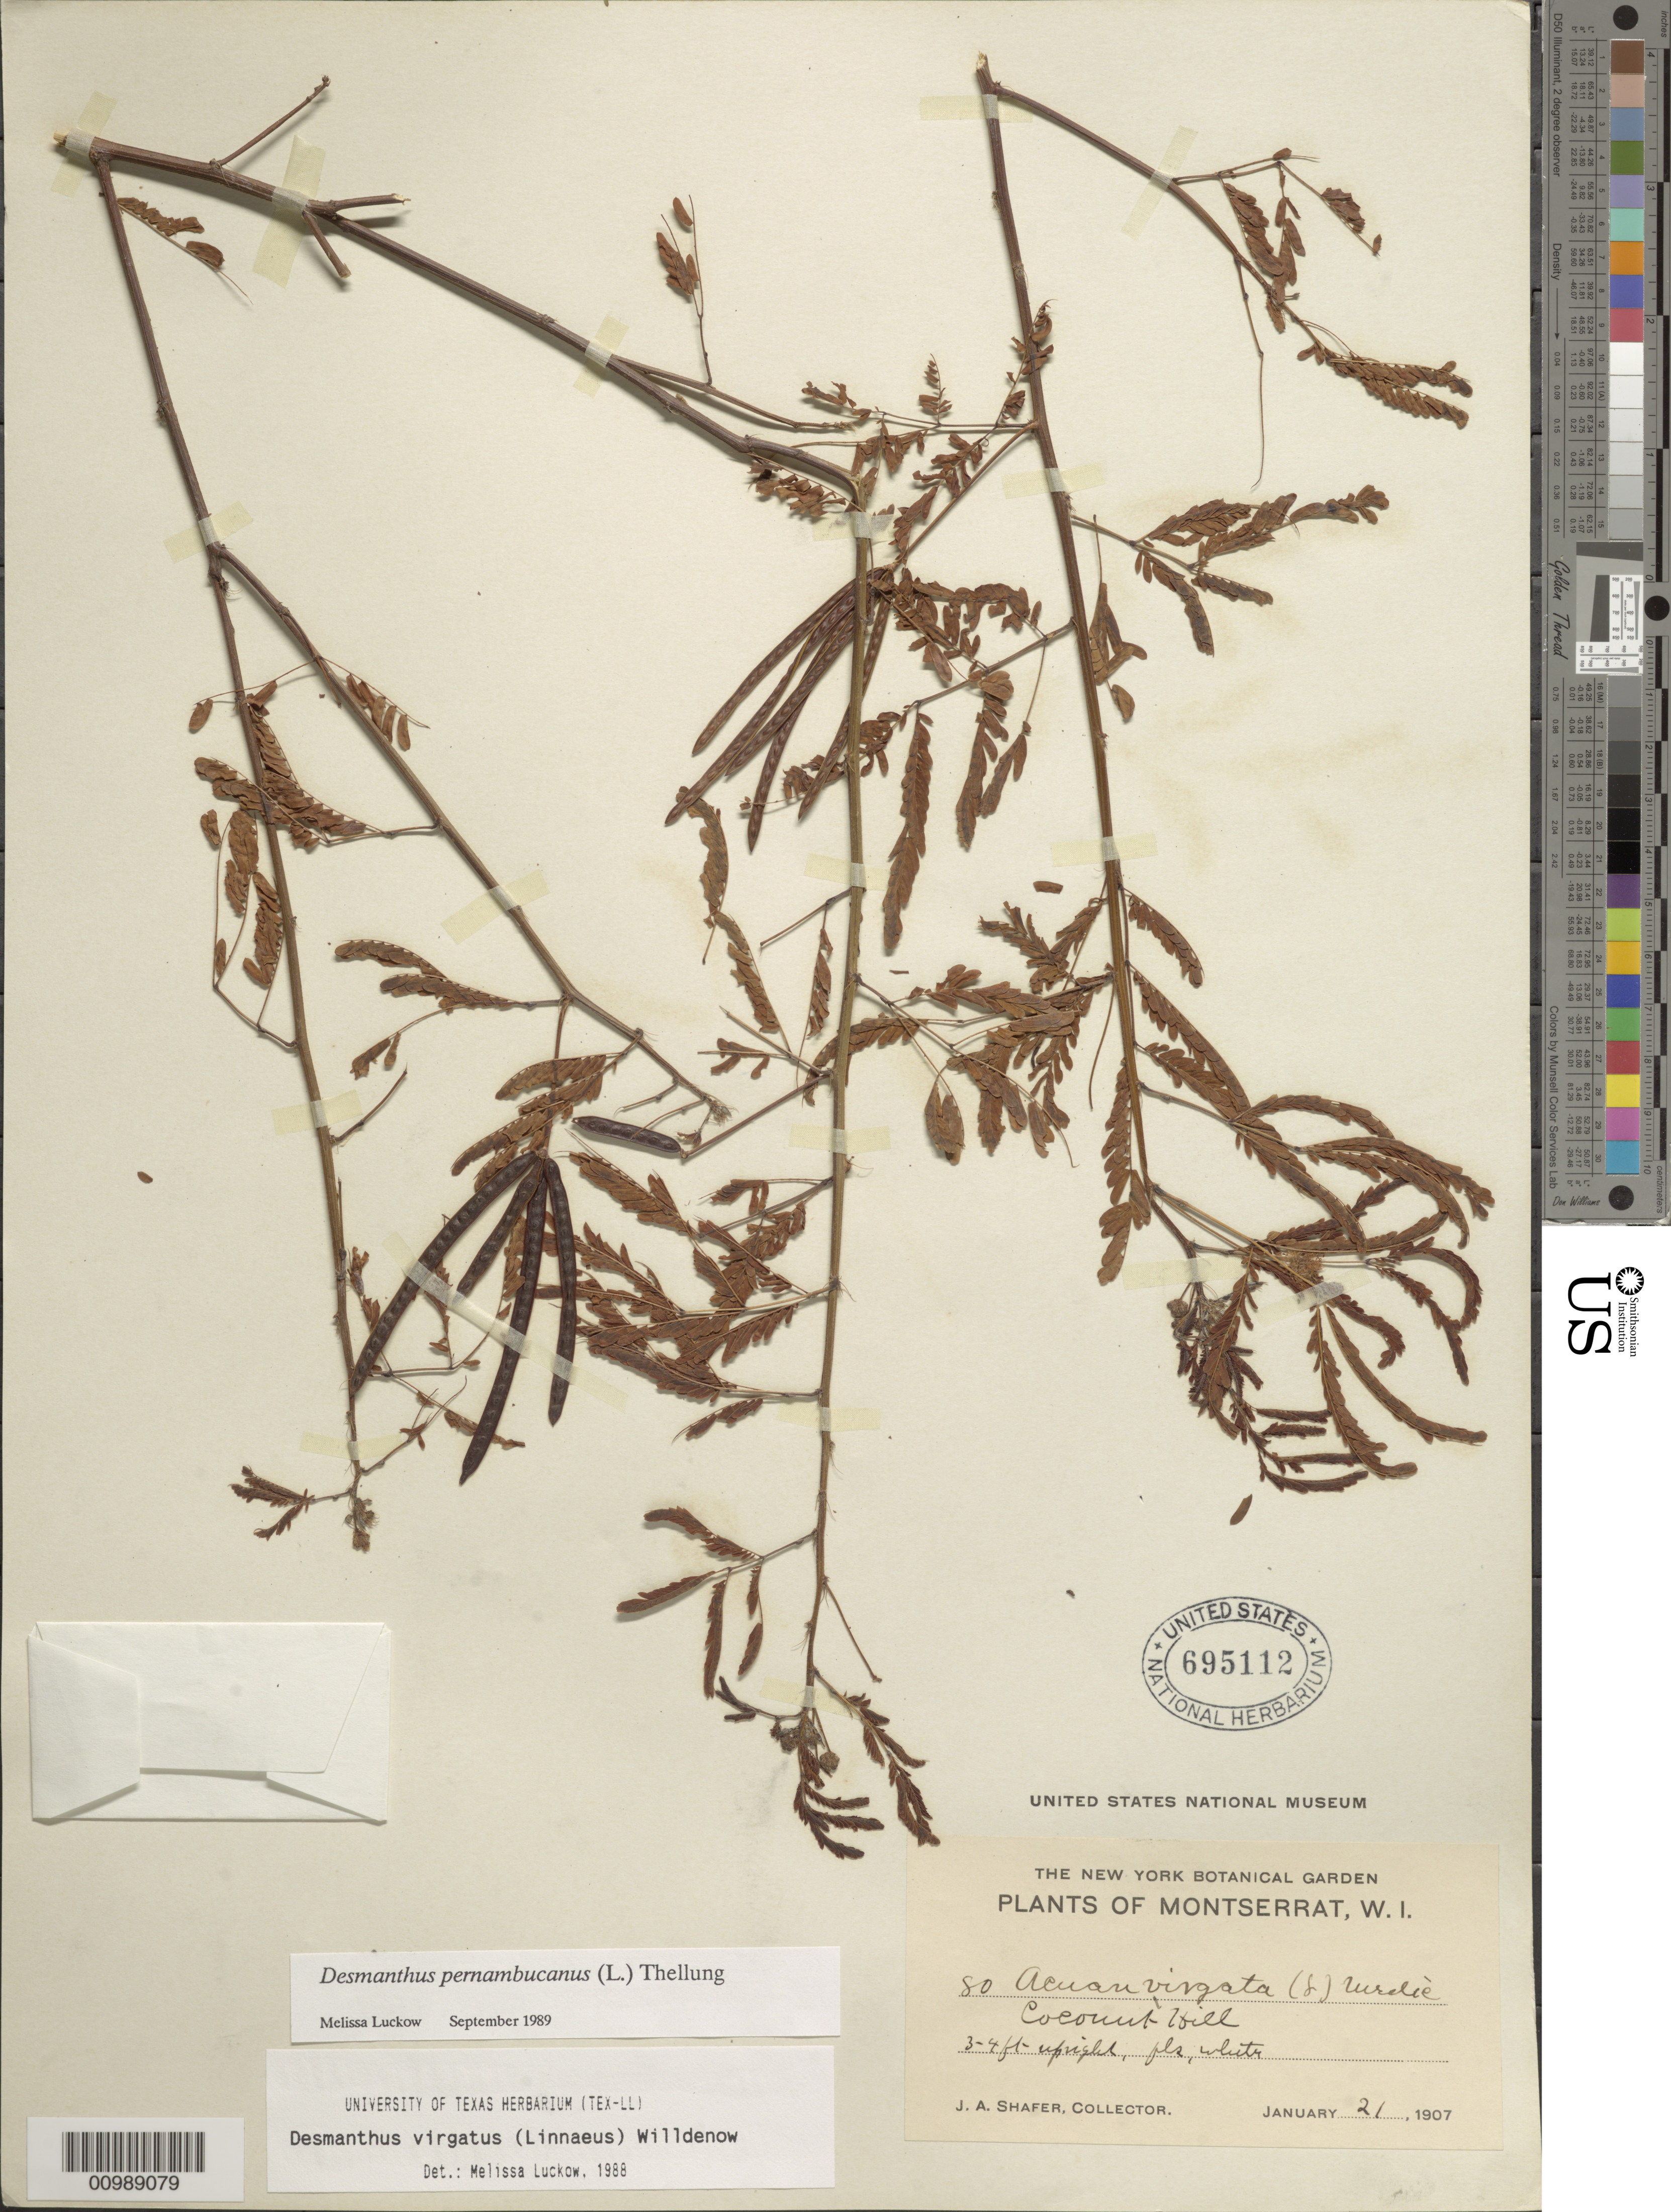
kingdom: Plantae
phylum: Tracheophyta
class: Magnoliopsida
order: Fabales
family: Fabaceae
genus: Desmanthus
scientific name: Desmanthus pernambucanus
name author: (L.) Thell.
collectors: J. A. Shafer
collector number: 80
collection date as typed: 21 Jan 1907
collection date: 1907-01-21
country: Montserrat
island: Montserrat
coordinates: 0 N, 0 E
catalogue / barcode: US 695112